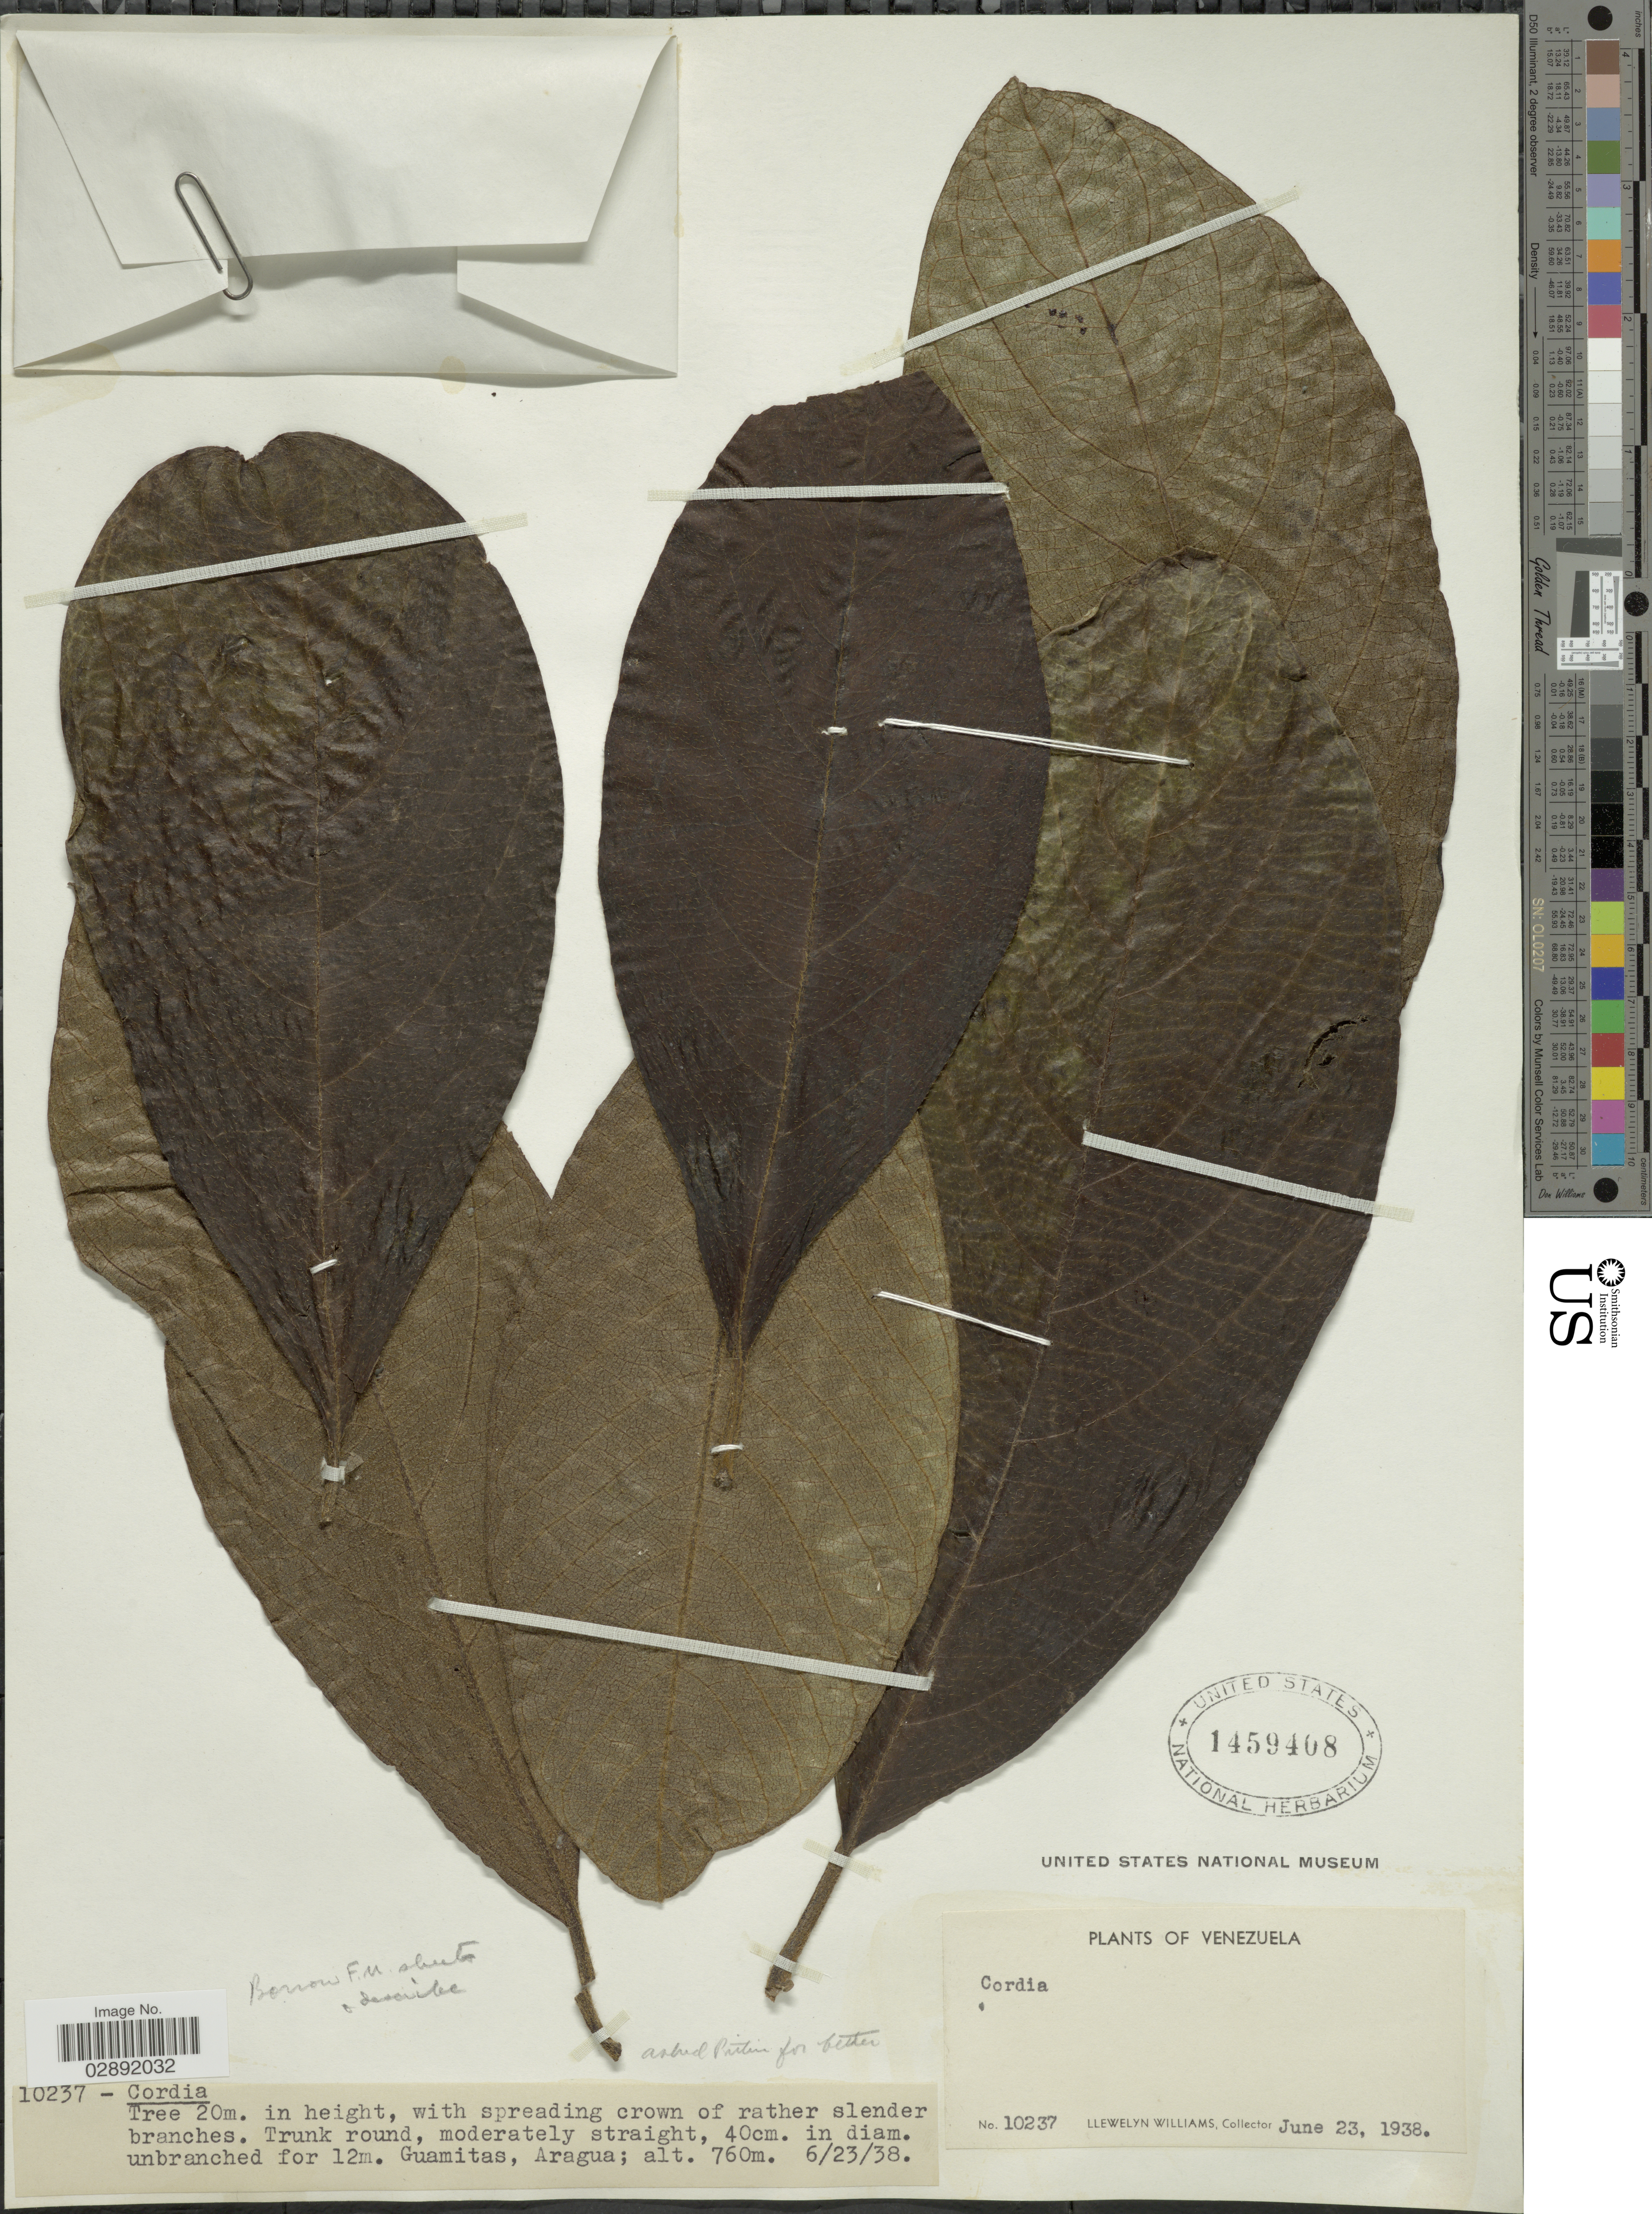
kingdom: Plantae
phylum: Tracheophyta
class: Magnoliopsida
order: Boraginales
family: Cordiaceae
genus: Cordia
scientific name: Cordia sp.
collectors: Ll. Williams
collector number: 10237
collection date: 1938-06-23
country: Venezuela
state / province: Aragua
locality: Guamitas.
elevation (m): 760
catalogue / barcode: US 1459408